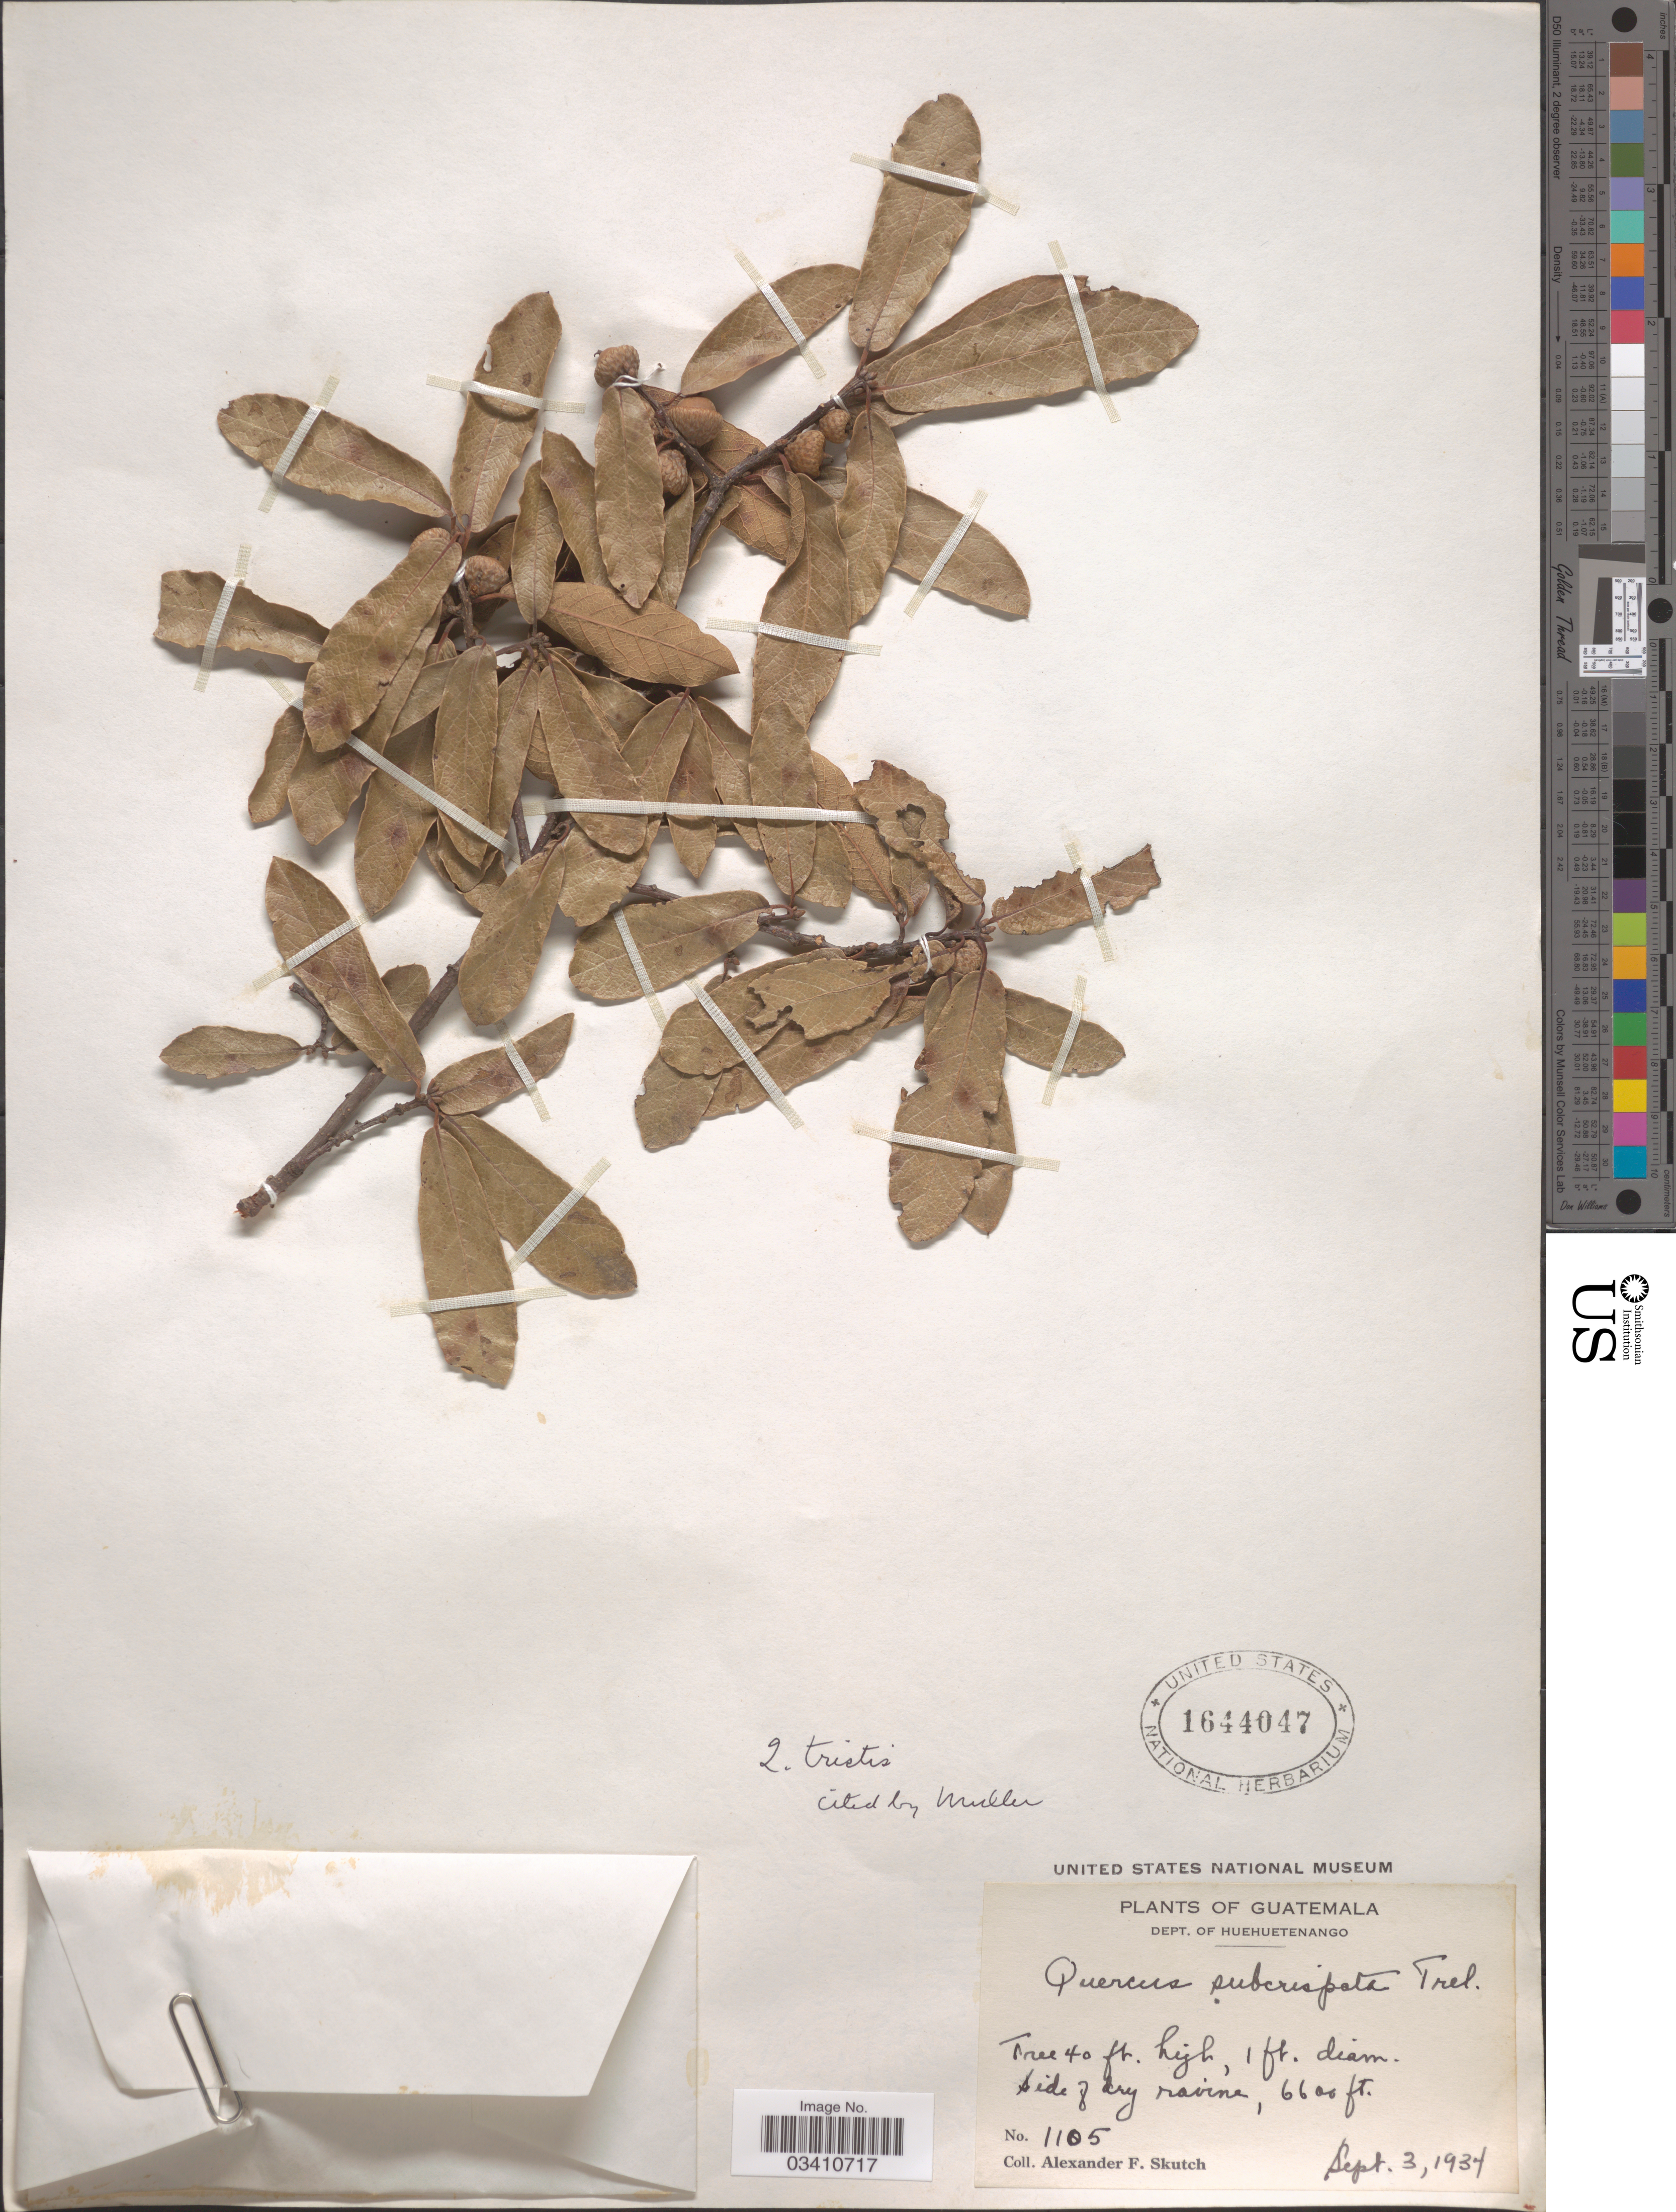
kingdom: Plantae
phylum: Tracheophyta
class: Magnoliopsida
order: Fagales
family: Fagaceae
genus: Quercus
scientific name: Quercus tristis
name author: Liebm.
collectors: A. F. Skutch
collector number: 1105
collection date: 1934-09-03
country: Guatemala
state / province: Huehuetenango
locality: Dept. of Huehuetenango.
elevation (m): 2012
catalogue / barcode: US 1644047